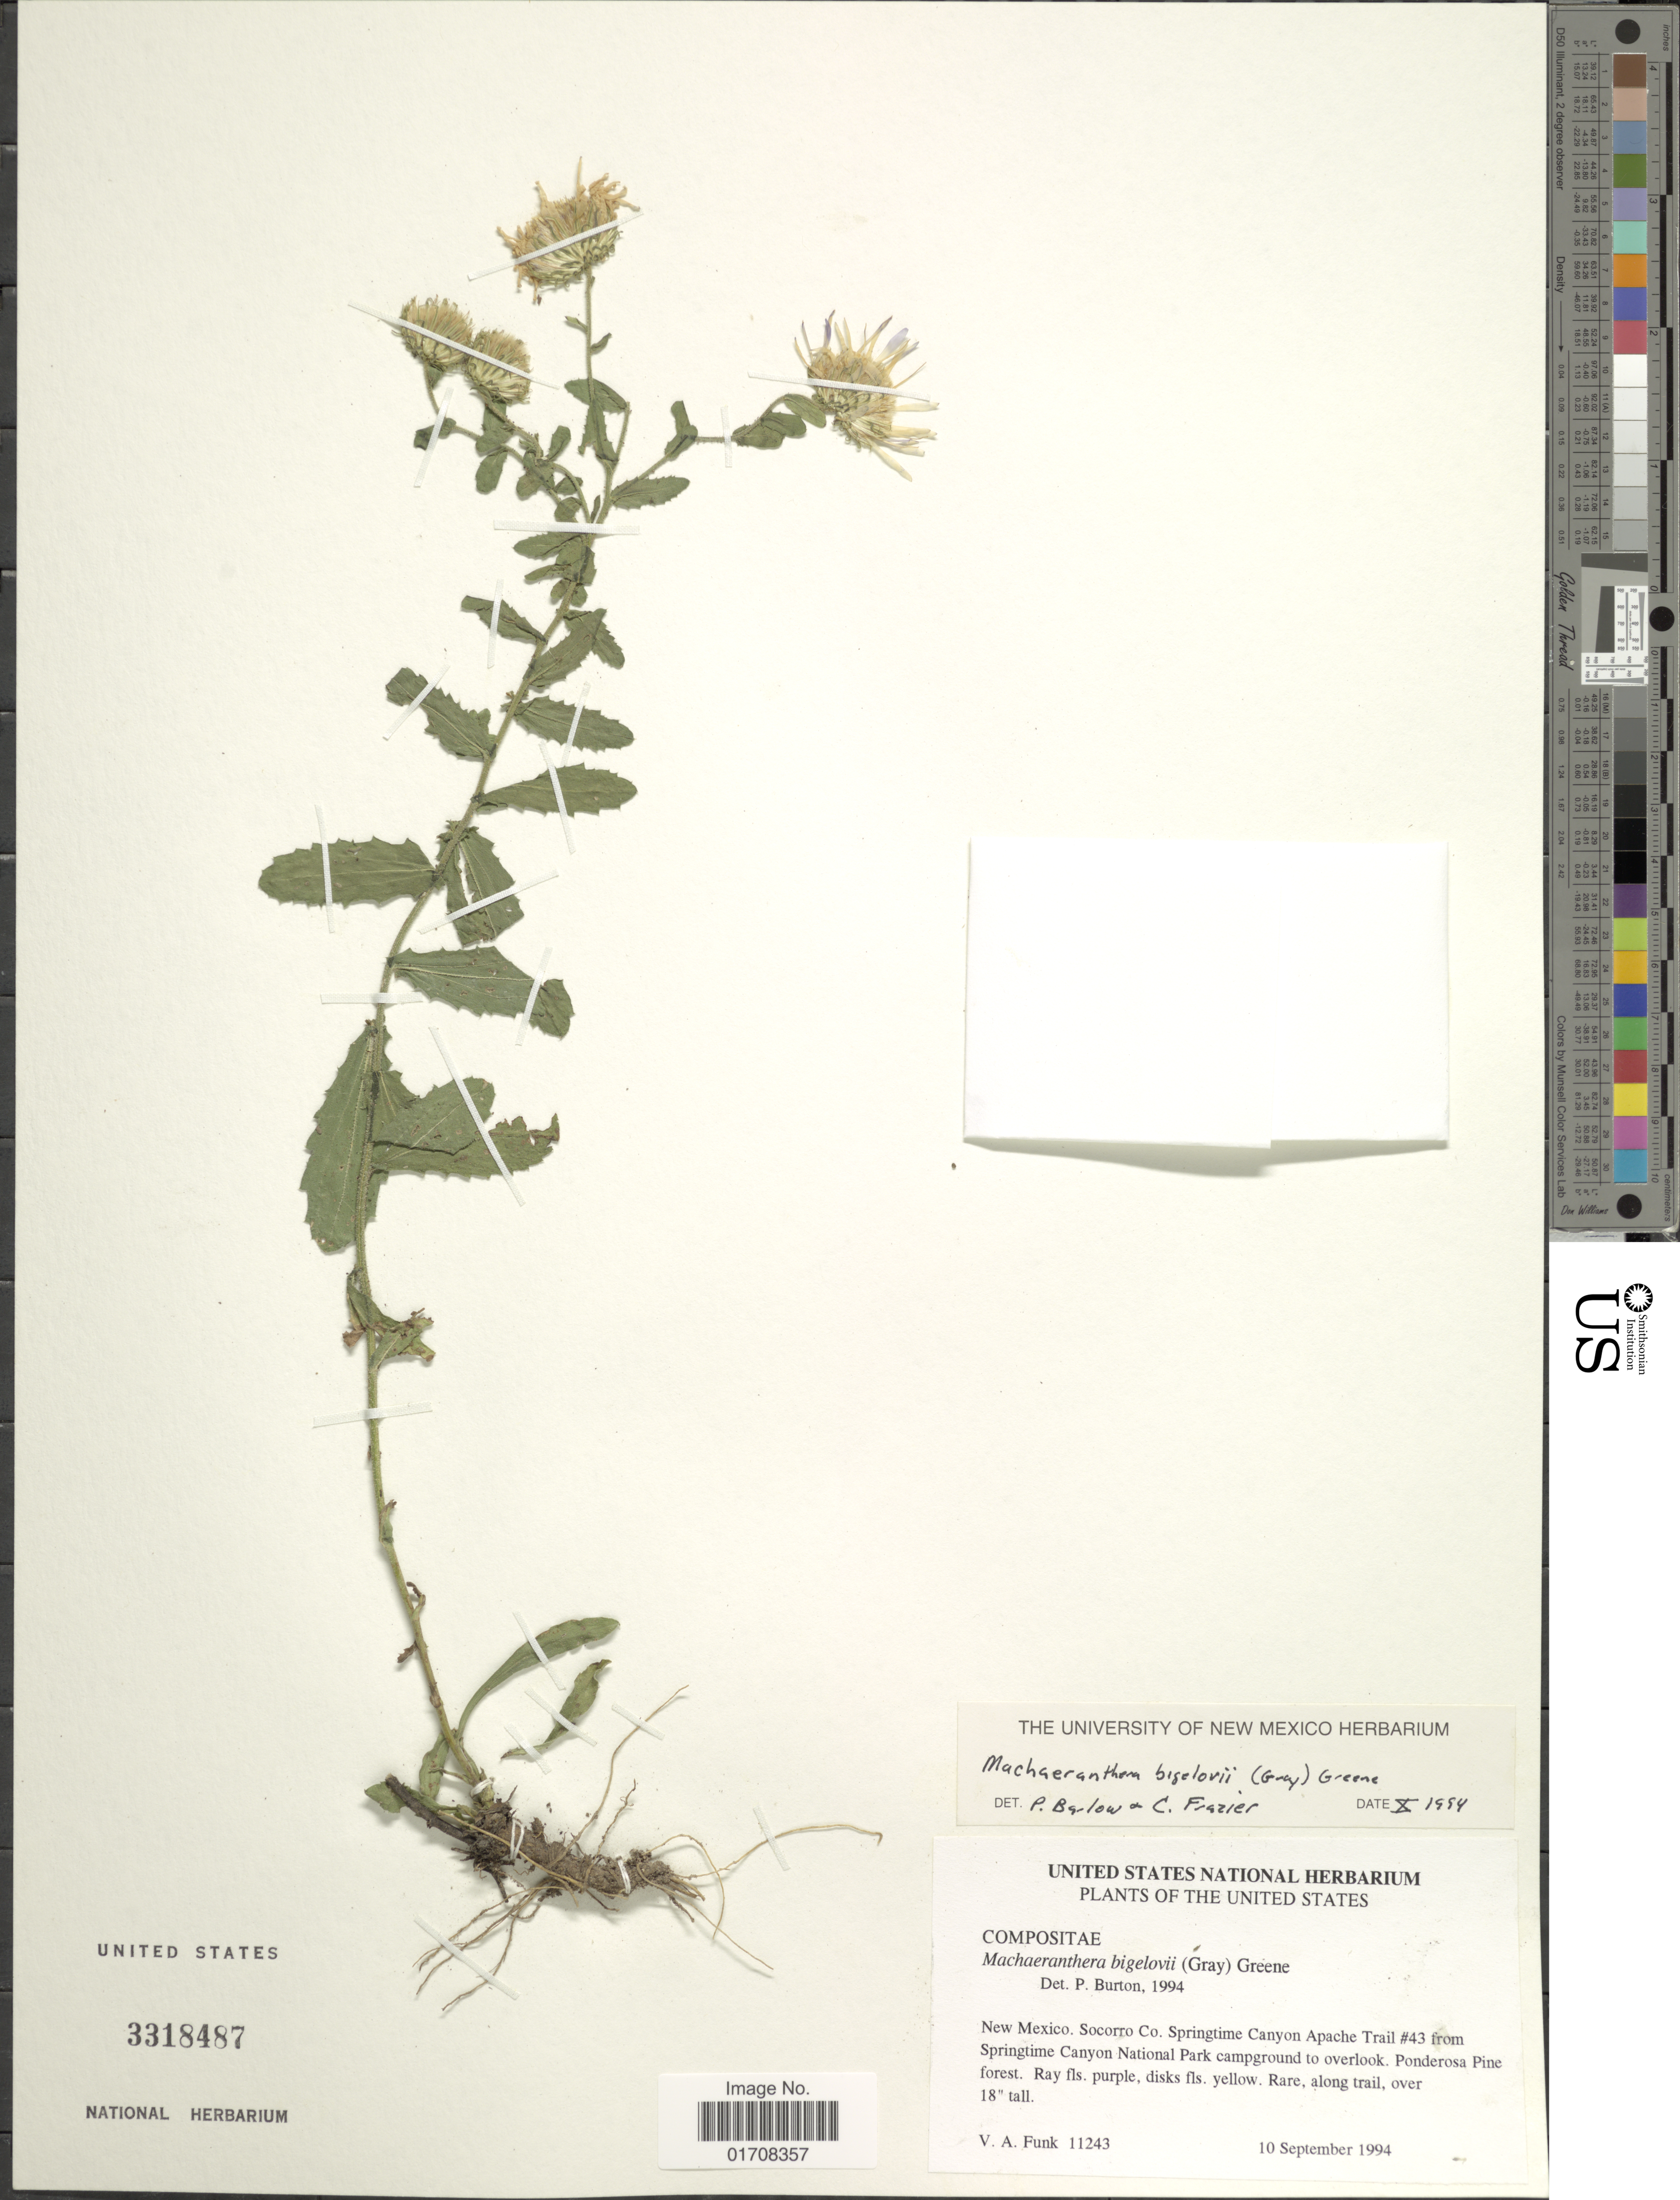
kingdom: Plantae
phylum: Tracheophyta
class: Magnoliopsida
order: Asterales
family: Asteraceae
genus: Machaeranthera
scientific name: Machaeranthera bigelovii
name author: (A. Gray) Greene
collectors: V. Funk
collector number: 11243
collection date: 1994-09-10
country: United States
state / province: New Mexico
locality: United States, Socorro Co. Springtime Canyon Apache Trail #43 from Springtime Canyon National Park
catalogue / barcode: US 3318487